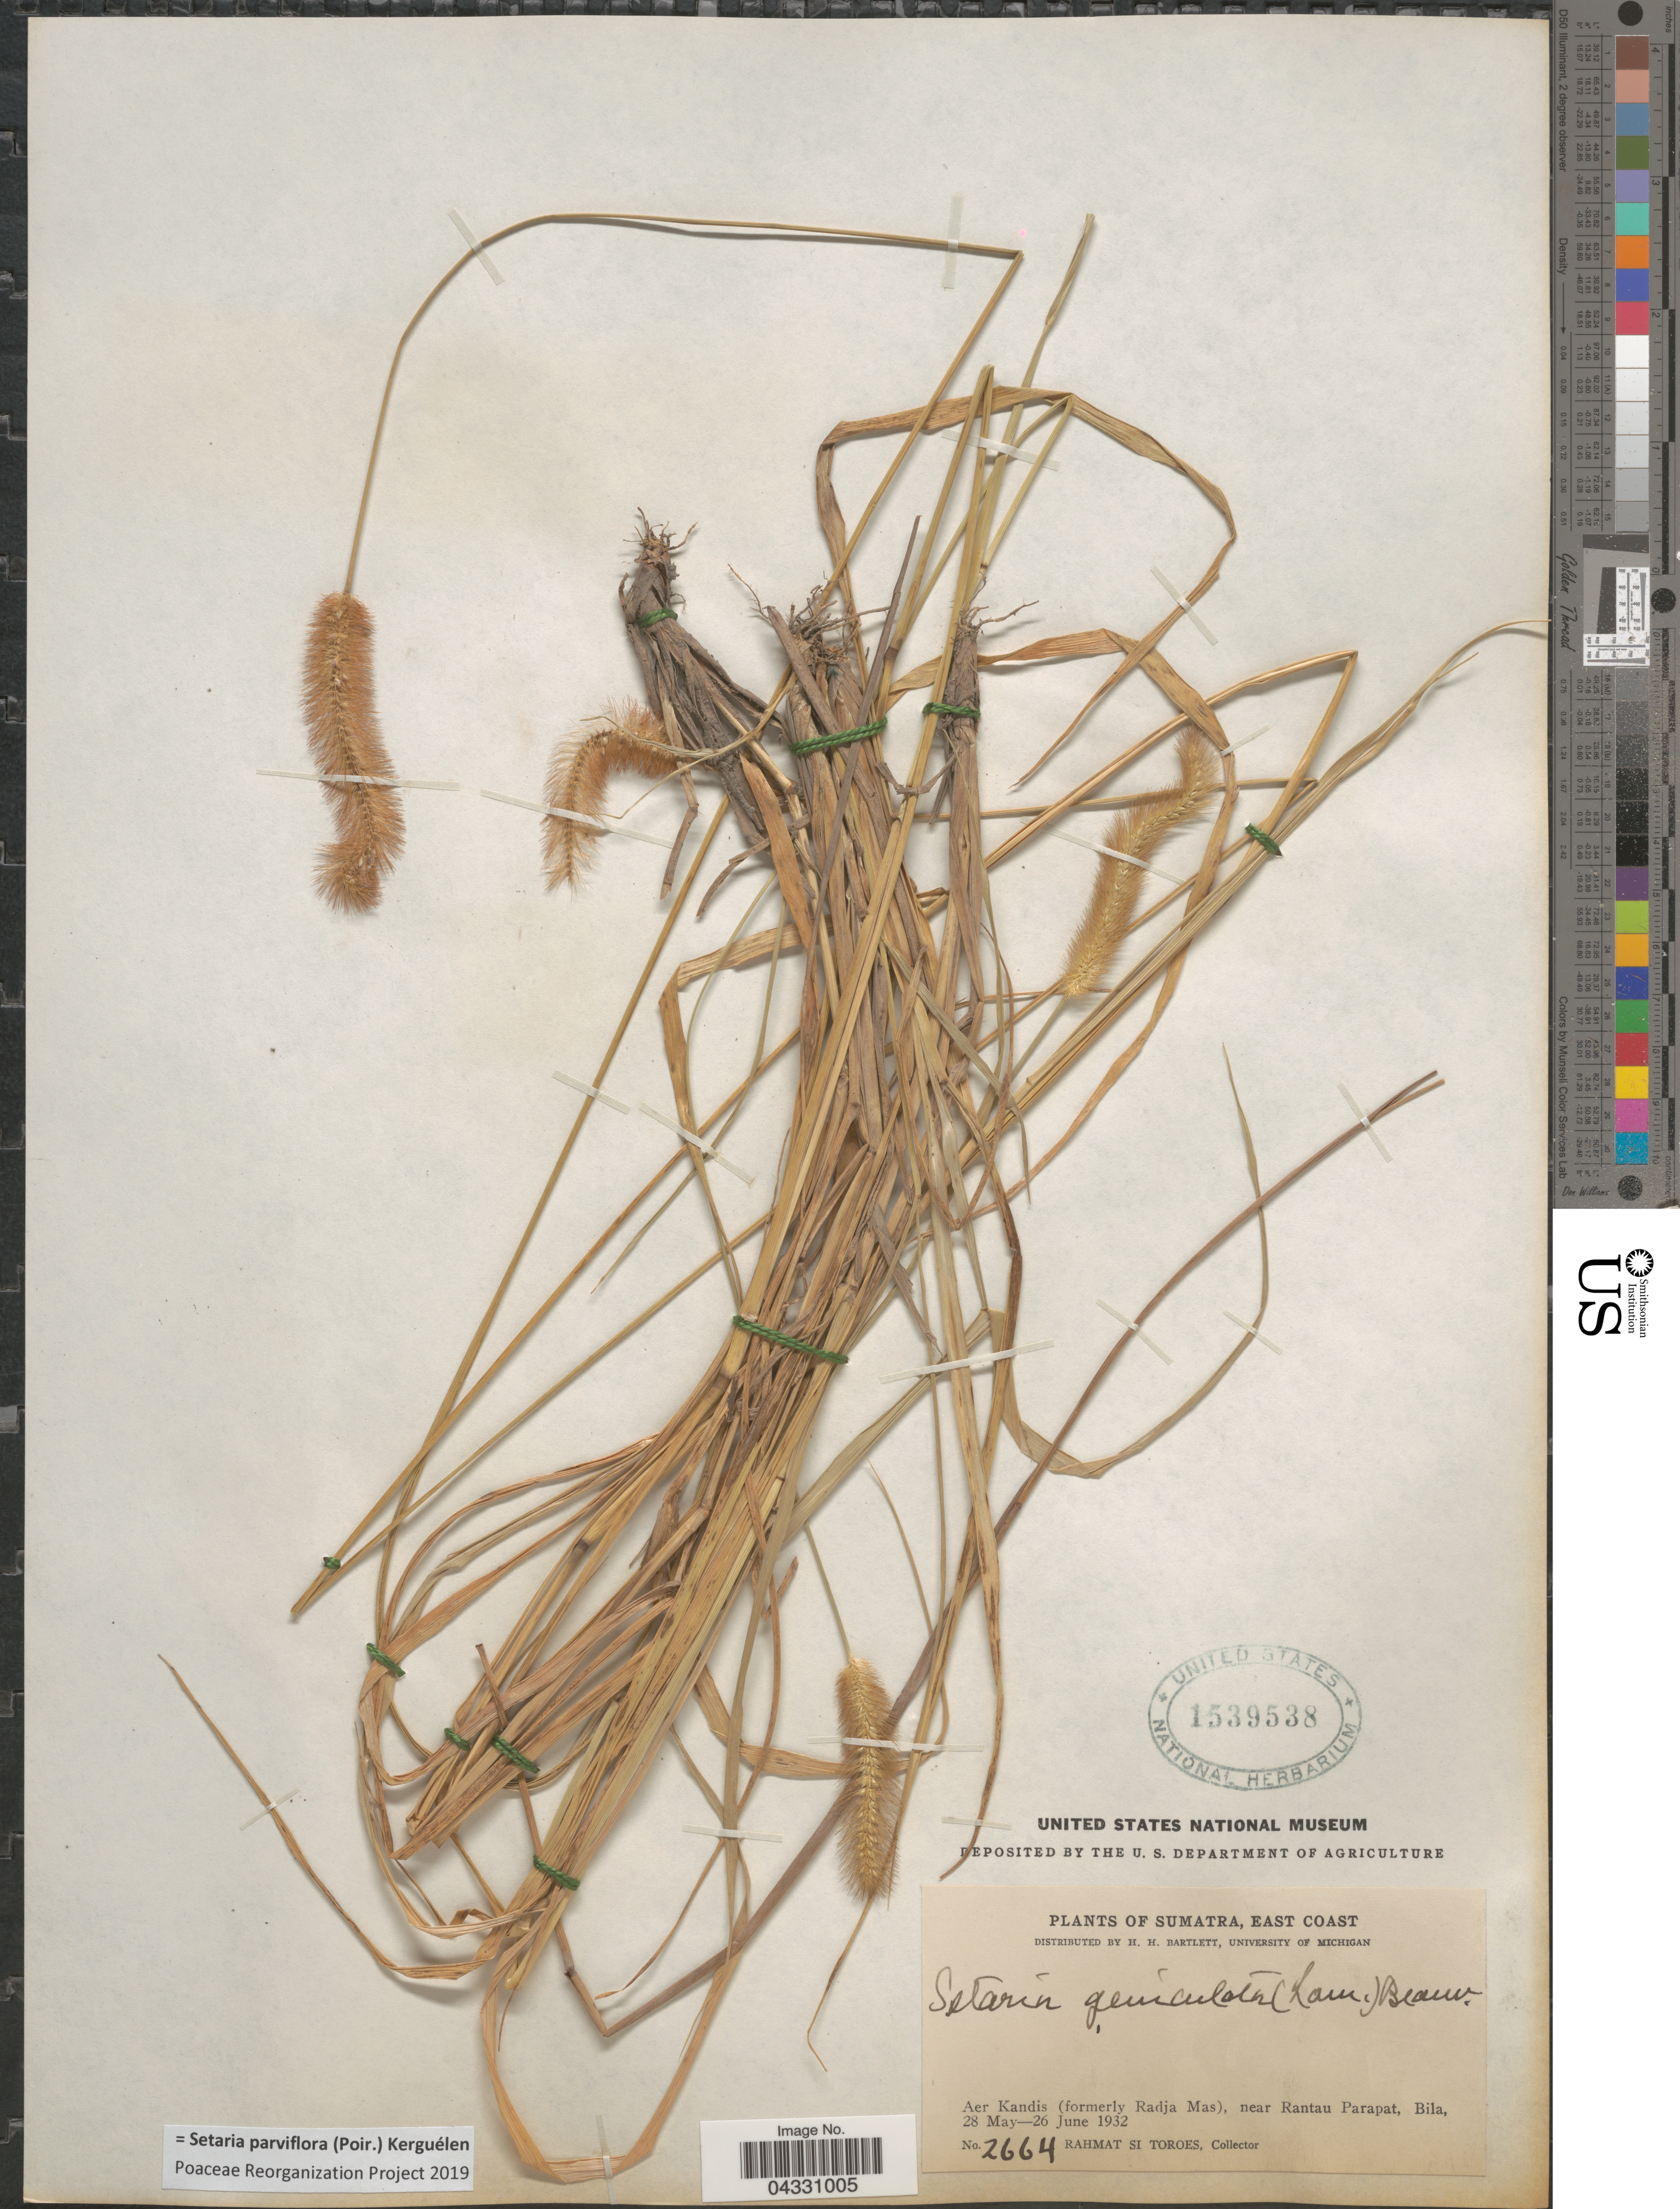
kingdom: Plantae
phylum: Tracheophyta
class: Liliopsida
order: Poales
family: Poaceae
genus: Setaria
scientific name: Setaria parviflora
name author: (Poir.) Kerguélen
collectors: Rahmat Si Boeea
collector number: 2664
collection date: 1932-05-28/1932-06-26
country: Indonesia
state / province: Sumatra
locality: East Coast. Aer Kandis (formerly Radja Mas), near Rantau Parapat, Bila.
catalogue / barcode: US 1539538